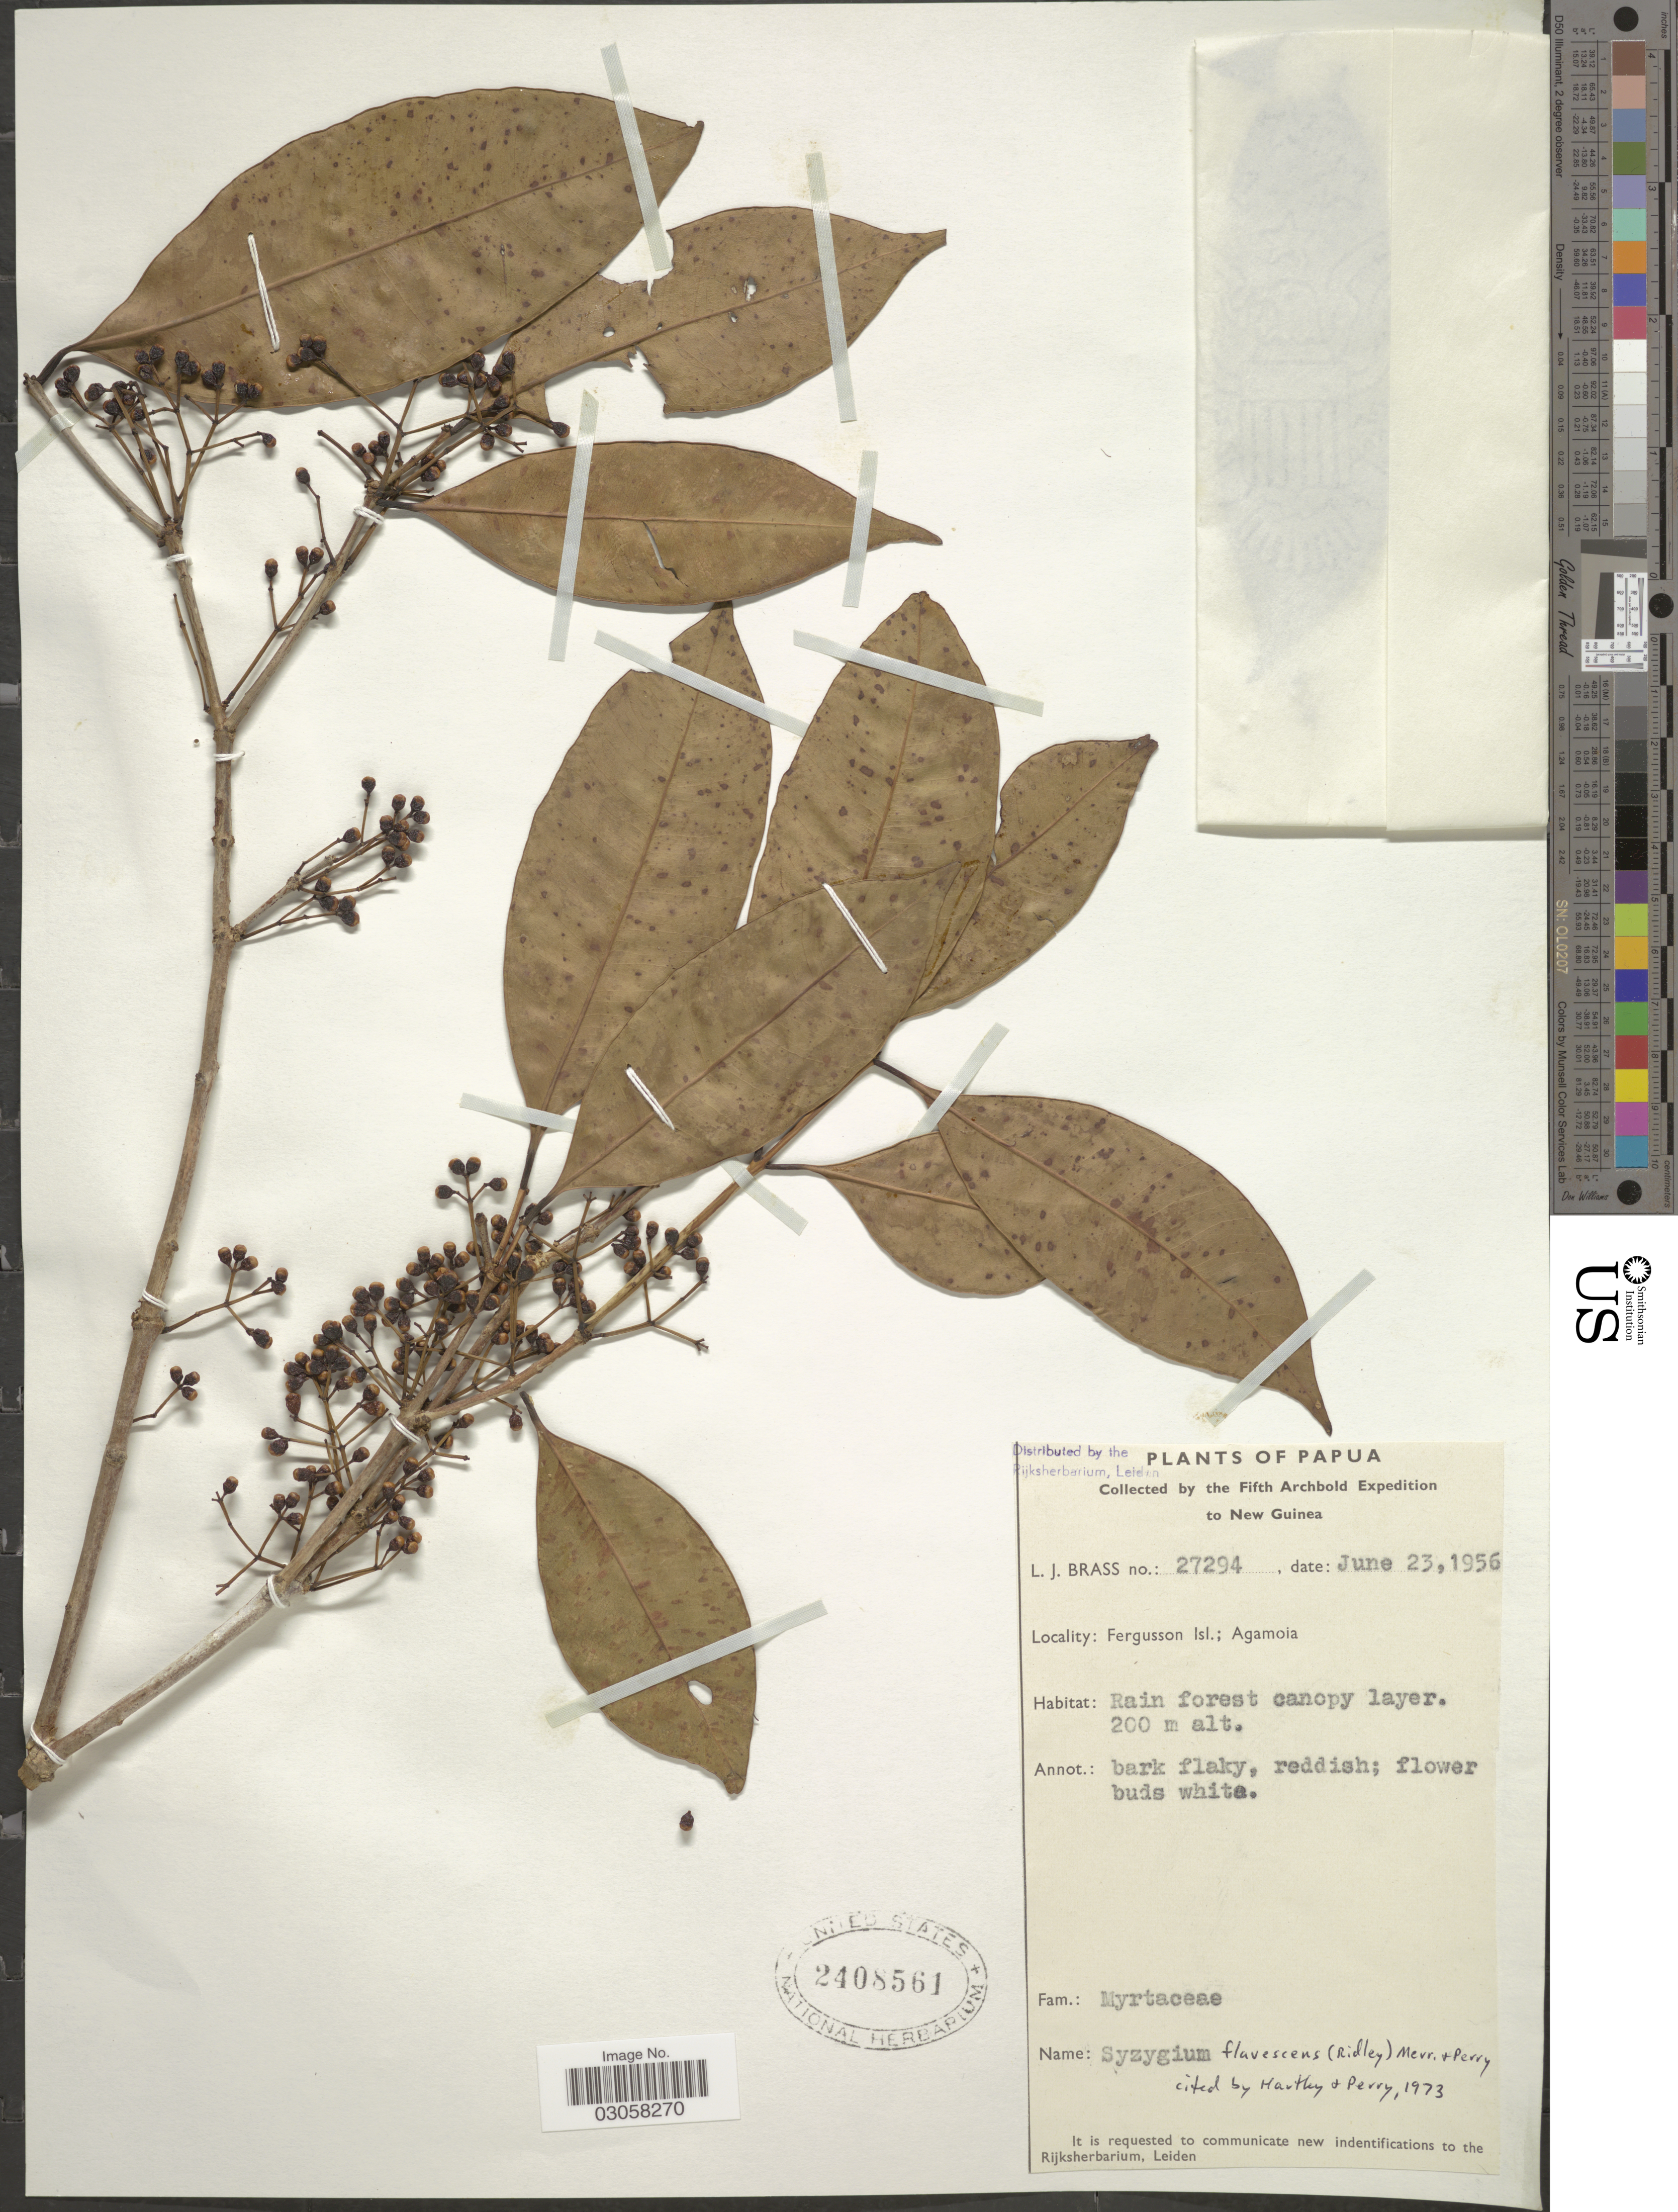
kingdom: Plantae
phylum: Tracheophyta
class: Magnoliopsida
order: Myrtales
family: Myrtaceae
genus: Syzygium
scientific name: Syzygium flavescens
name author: Merr. & L.M. Perry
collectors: L. J. Brass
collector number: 27294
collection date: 1956-06-23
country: Papua New Guinea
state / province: Milne Bay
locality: Papua. New Guinea. Fergusson Isl.; Agamoia.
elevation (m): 200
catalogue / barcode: US 2408561